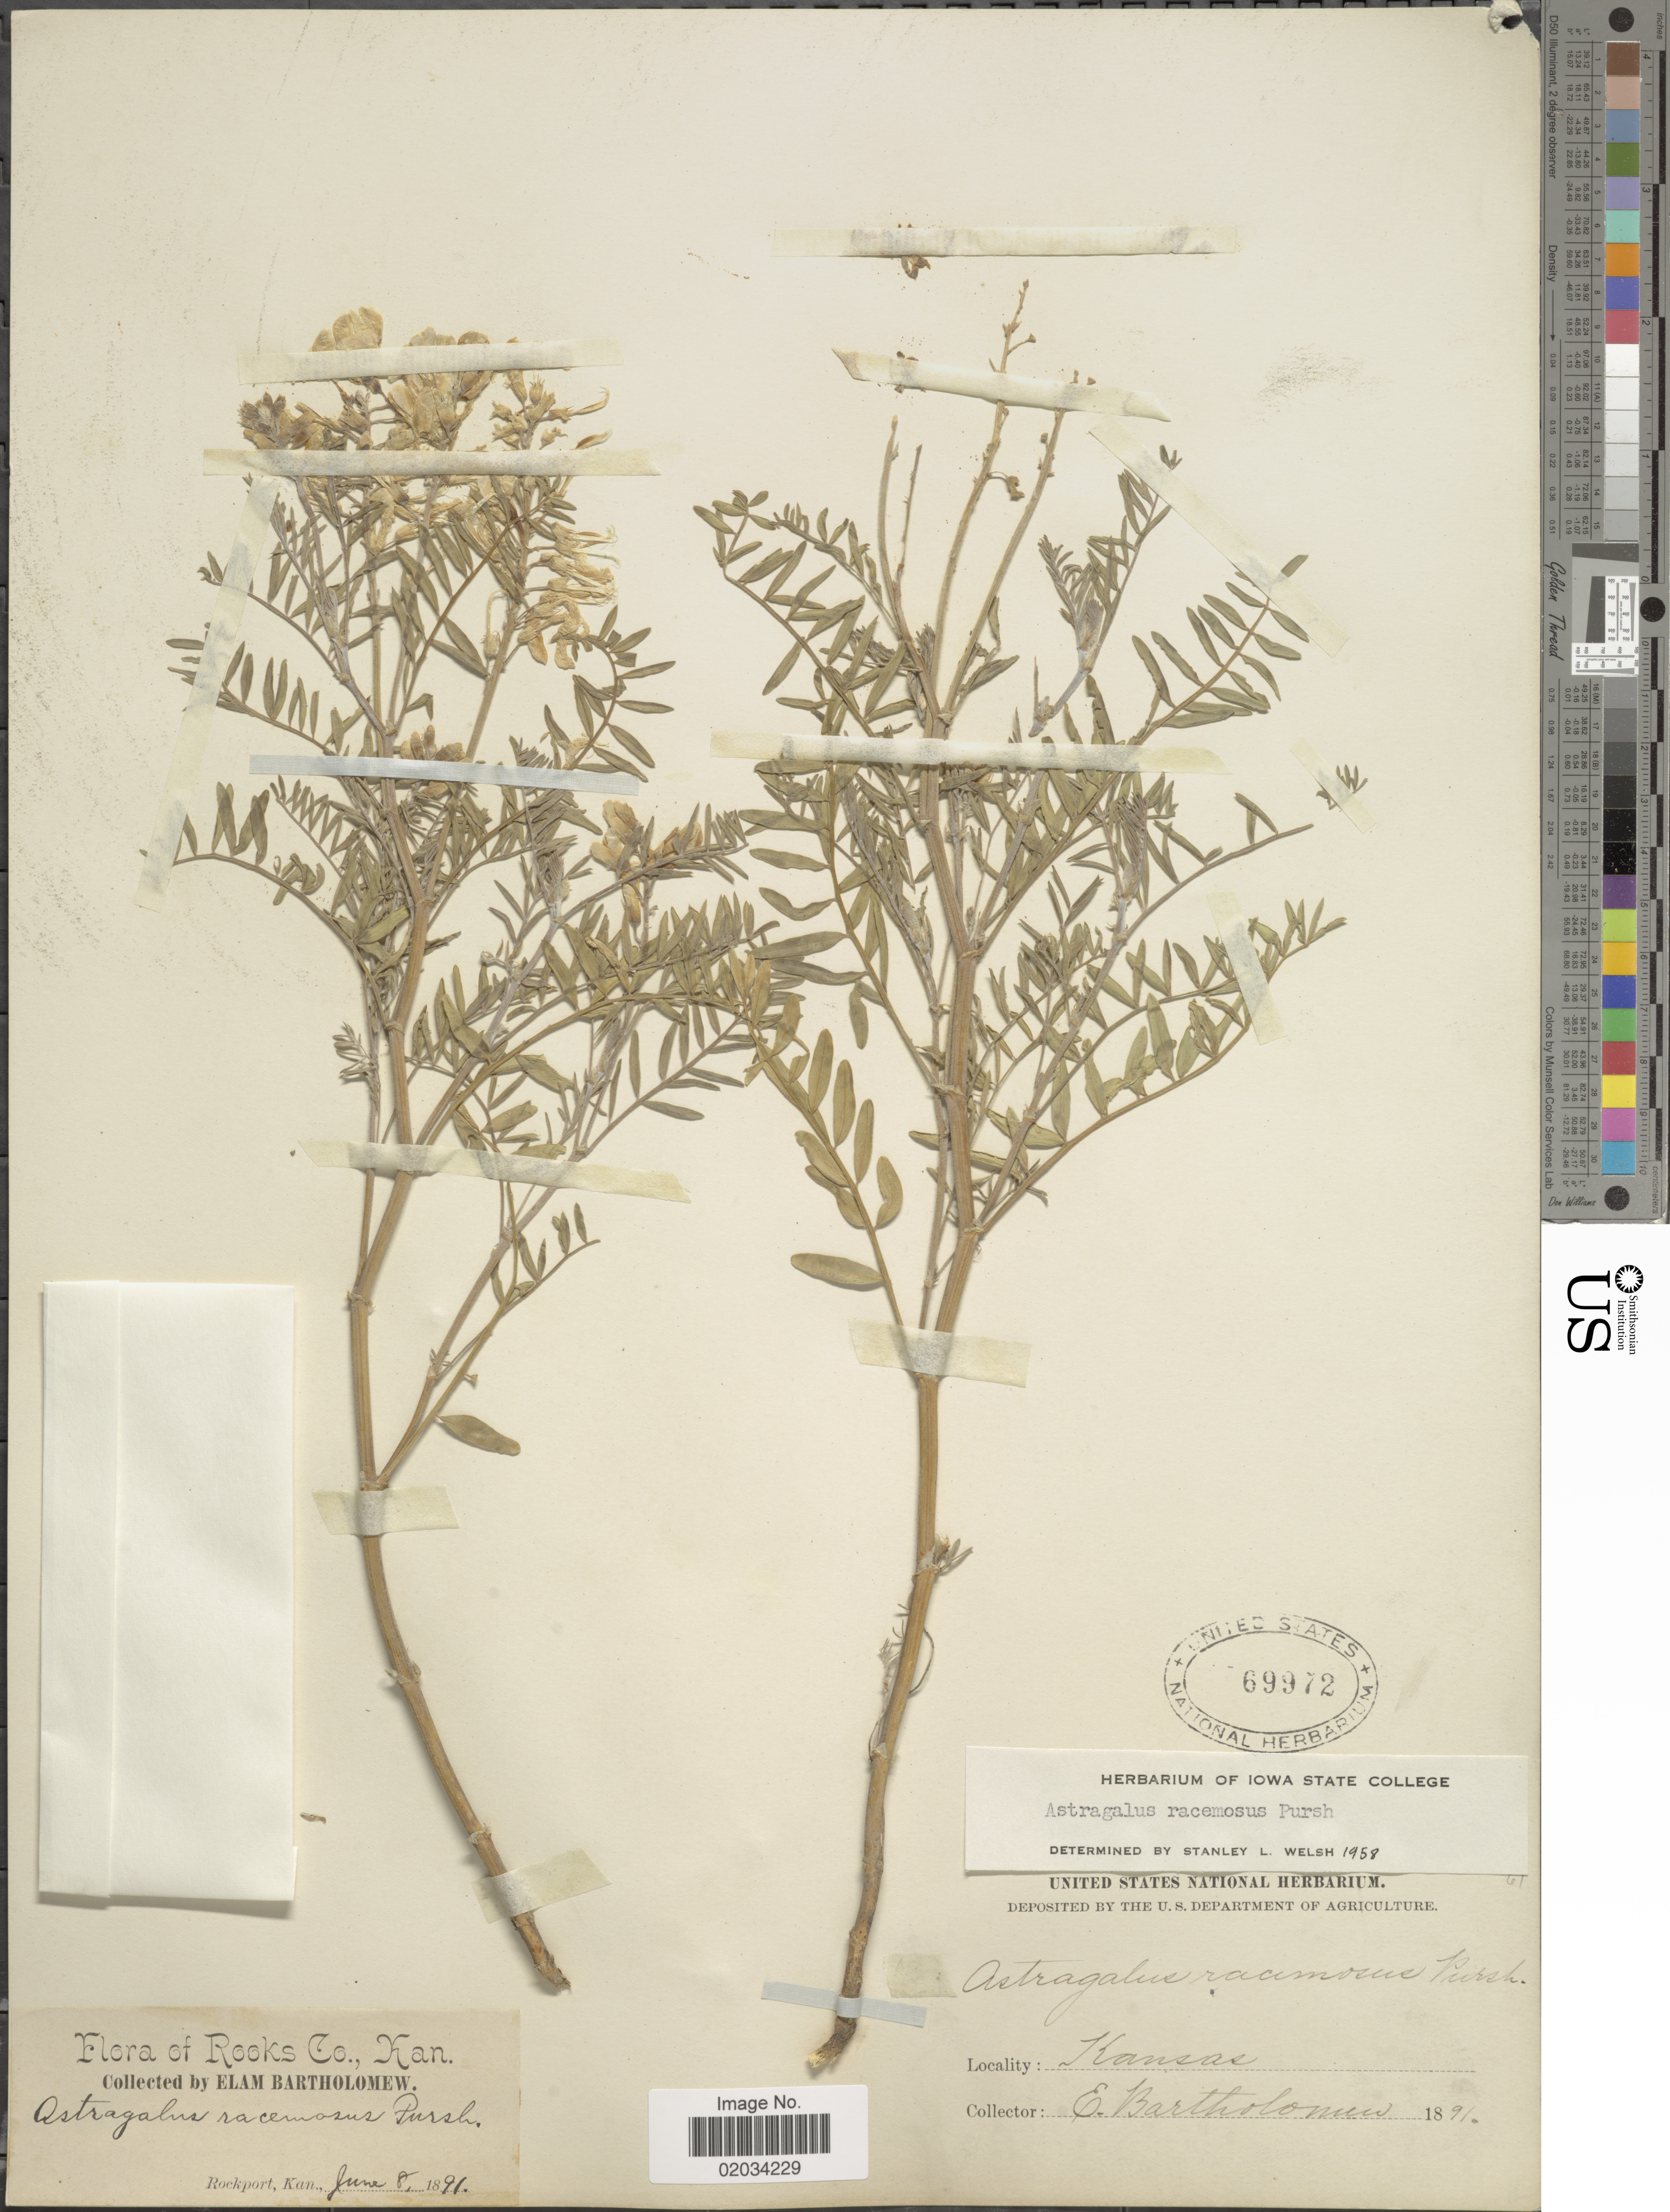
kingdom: Plantae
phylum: Tracheophyta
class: Magnoliopsida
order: Fabales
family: Fabaceae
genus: Astragalus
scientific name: Astragalus racemosus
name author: Pursh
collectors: E. Bartholomew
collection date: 1891-06-08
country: United States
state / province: Kansas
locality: Rooks Co., Kan. Rockport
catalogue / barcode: US 69972